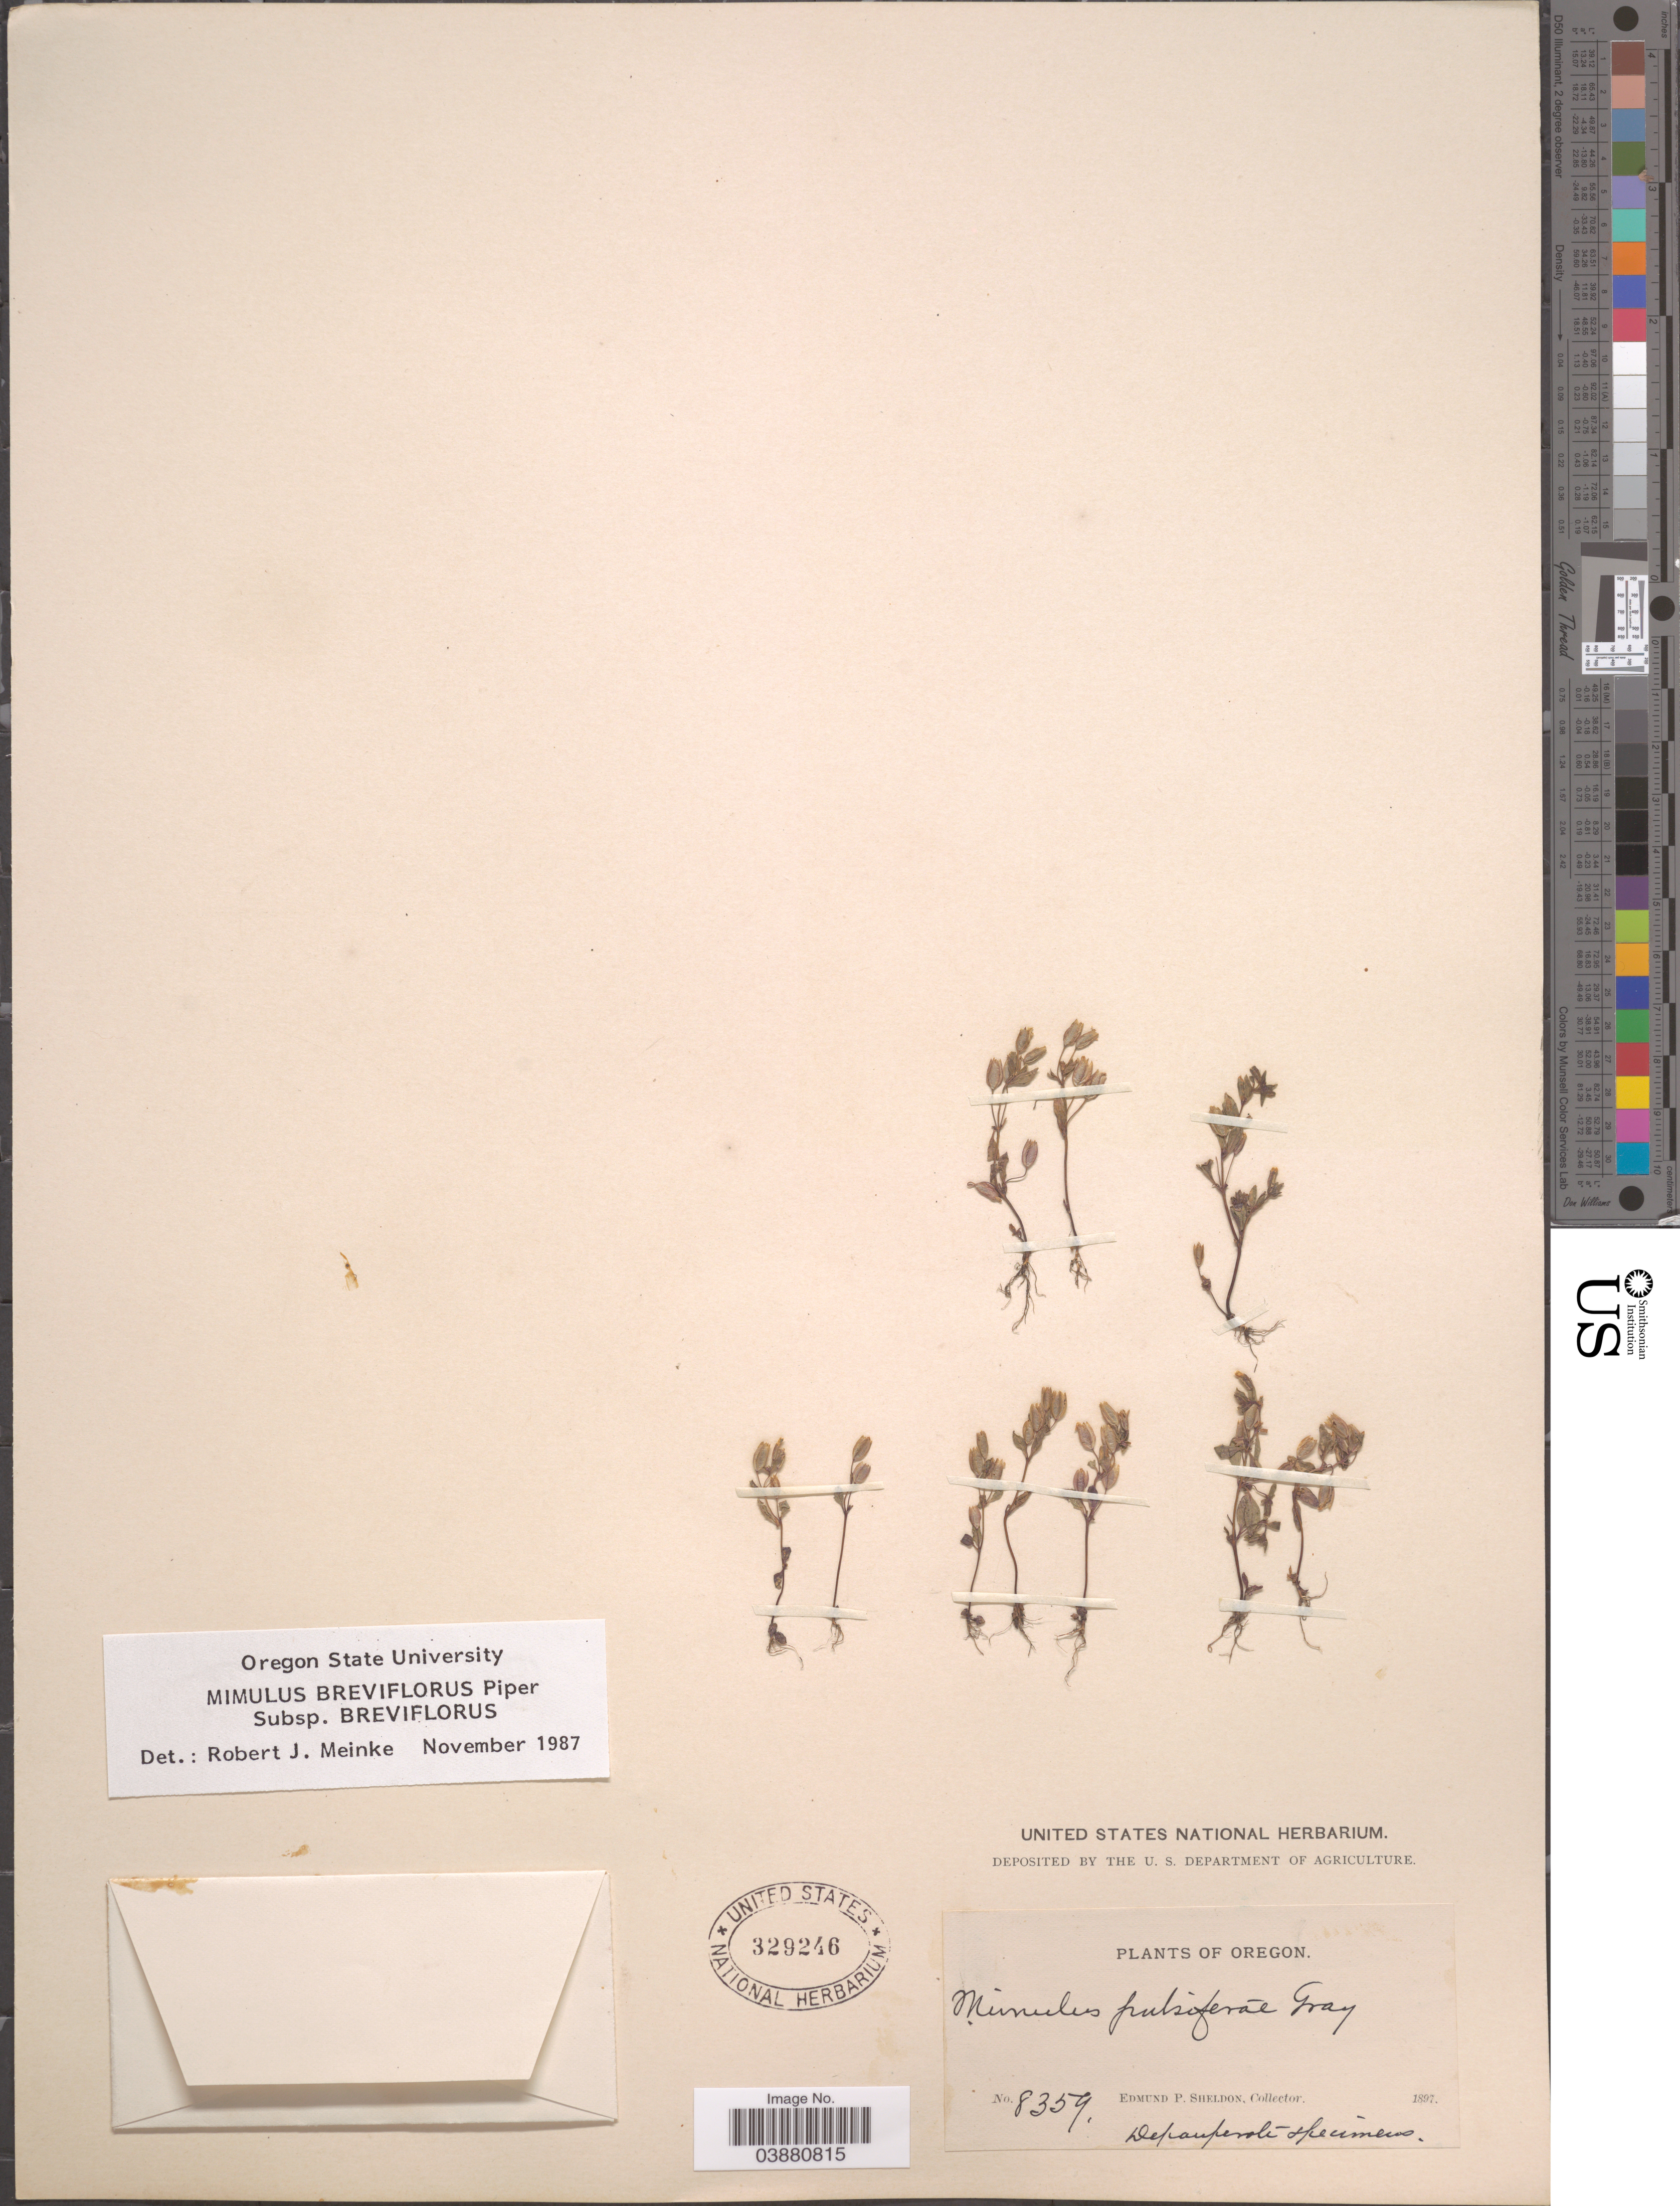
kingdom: Plantae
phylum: Tracheophyta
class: Magnoliopsida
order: Lamiales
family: Phrymaceae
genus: Mimulus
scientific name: Mimulus breviflorus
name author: Piper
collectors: E. P. Sheldon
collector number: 8359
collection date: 1897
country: United States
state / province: Oregon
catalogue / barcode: US 329246